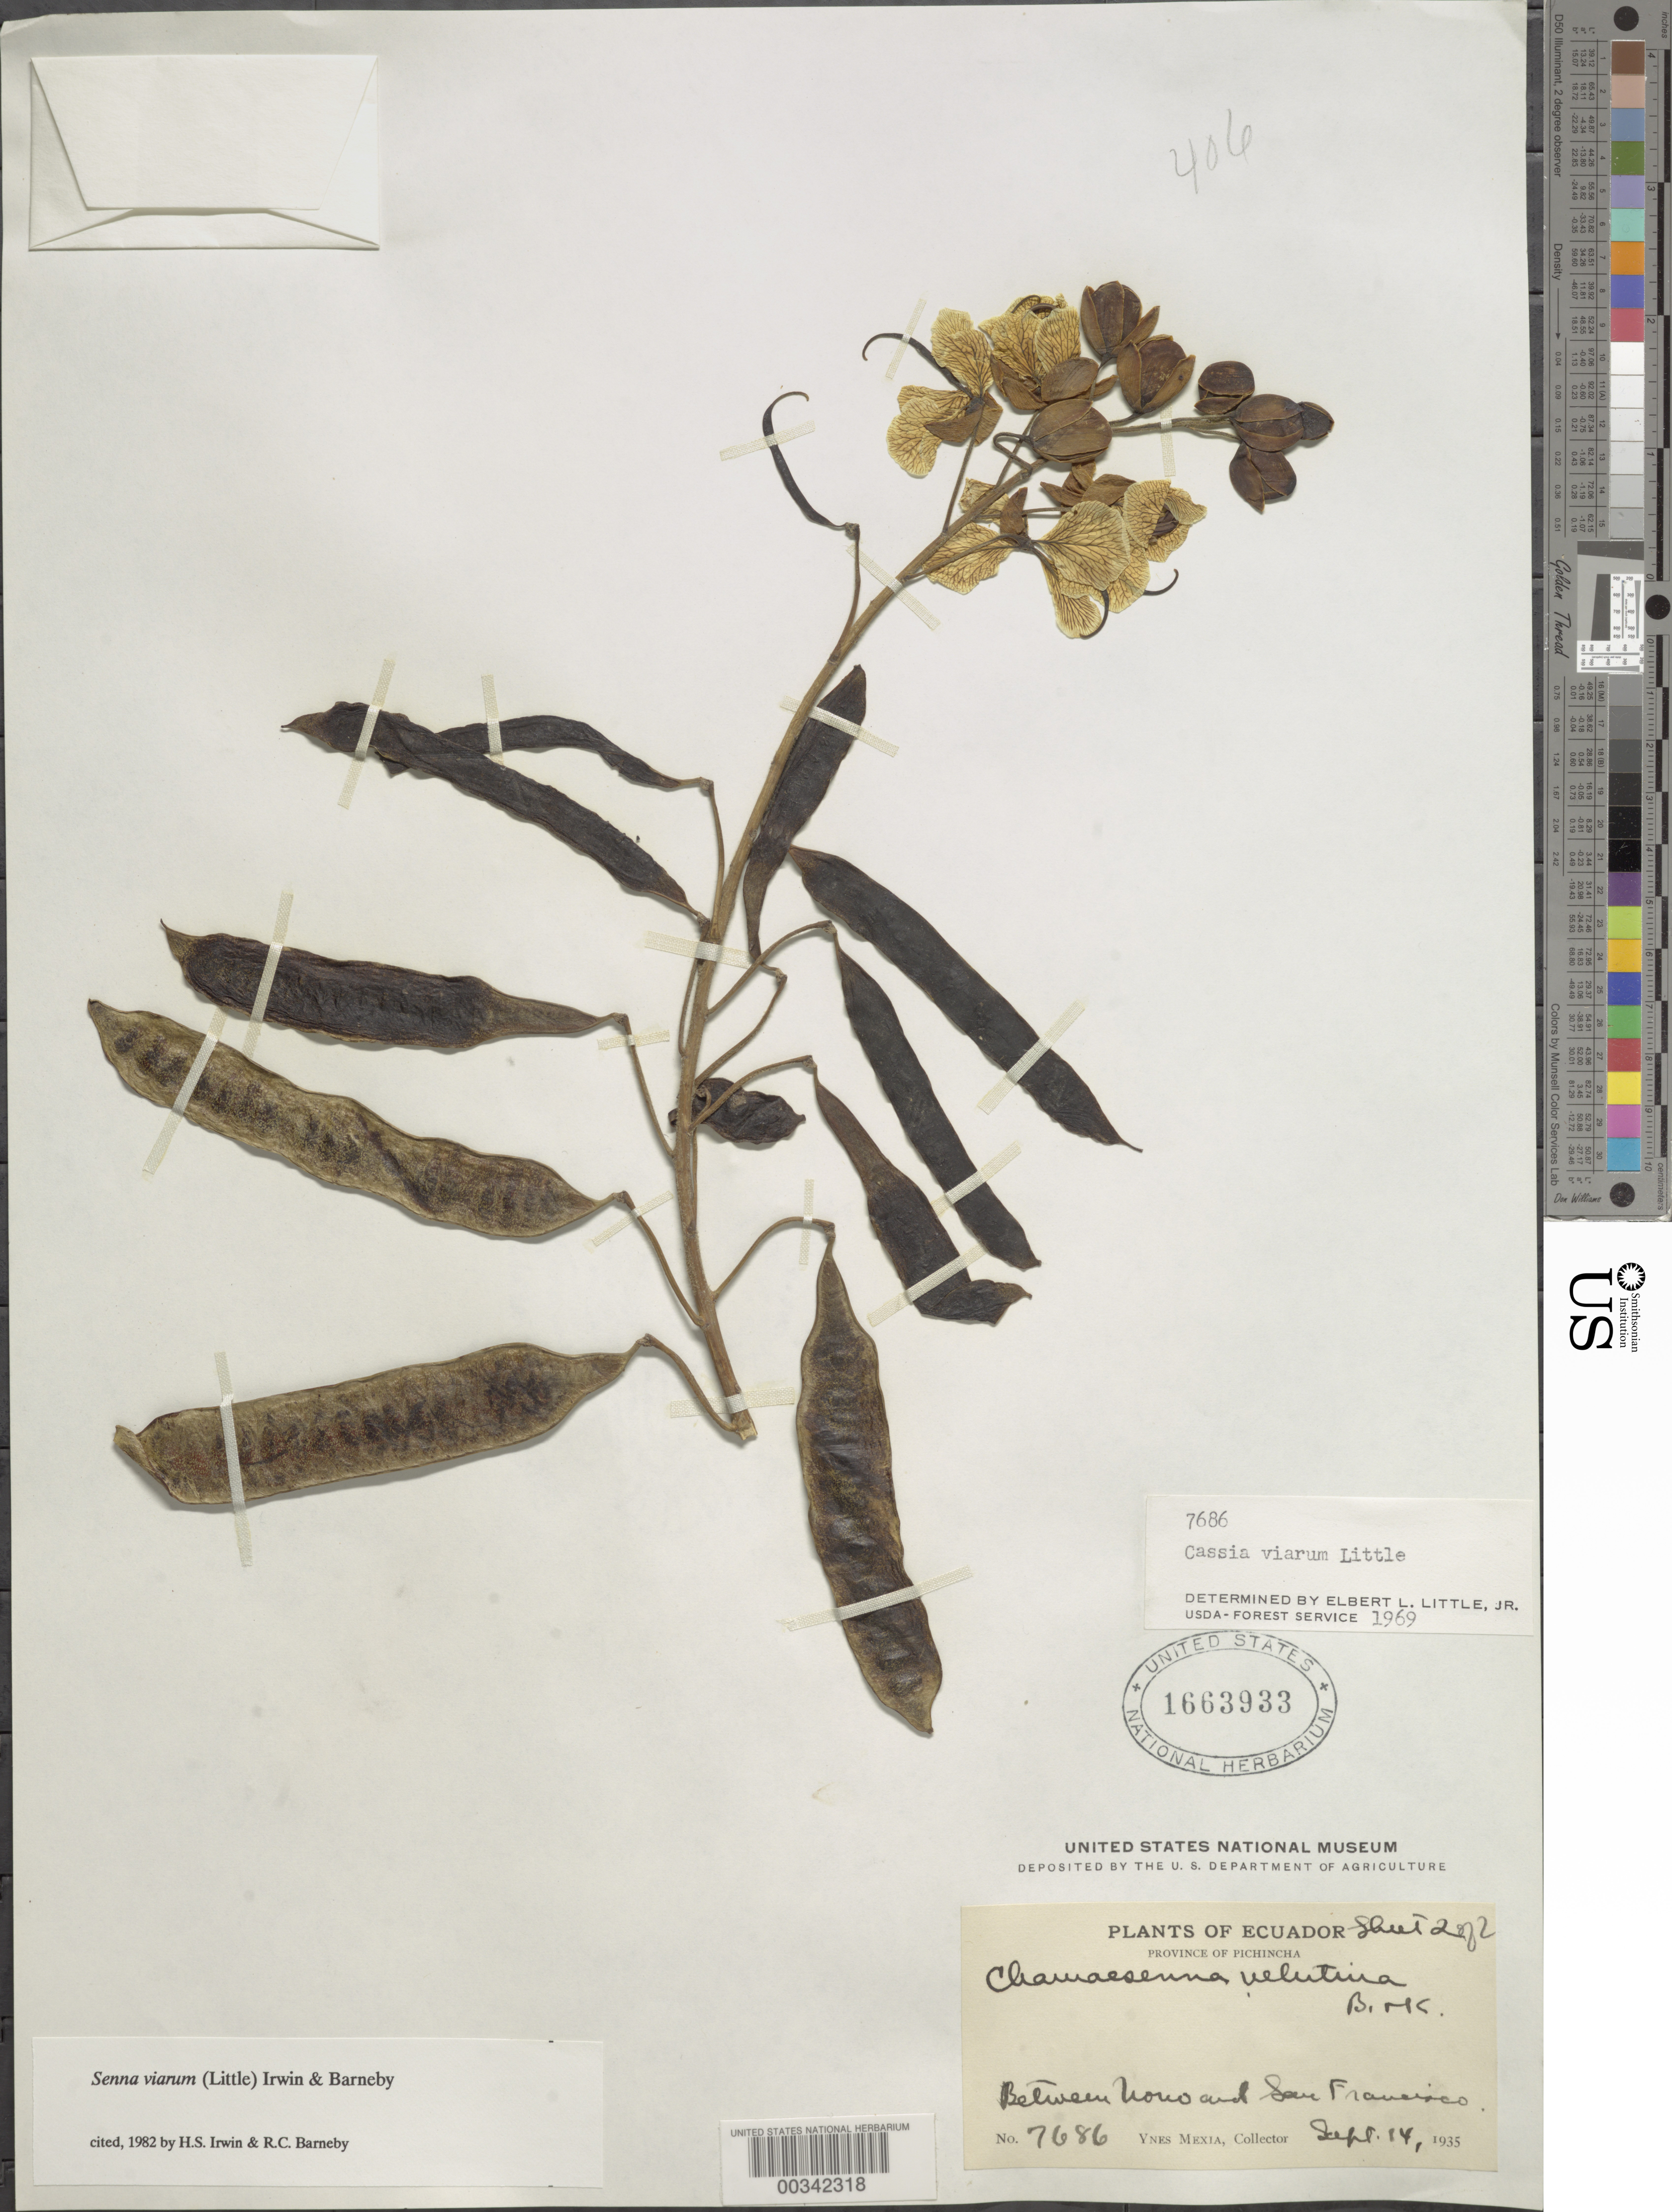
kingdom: Plantae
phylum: Tracheophyta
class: Magnoliopsida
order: Fabales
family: Fabaceae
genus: Senna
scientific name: Senna viarum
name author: (Little) H.S. Irwin & Barneby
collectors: Y. Mexia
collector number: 7686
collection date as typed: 14 Sep 1935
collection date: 1935-09-14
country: Ecuador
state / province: Pichincha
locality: Between nono and san francirco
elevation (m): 2680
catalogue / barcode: US 1663933